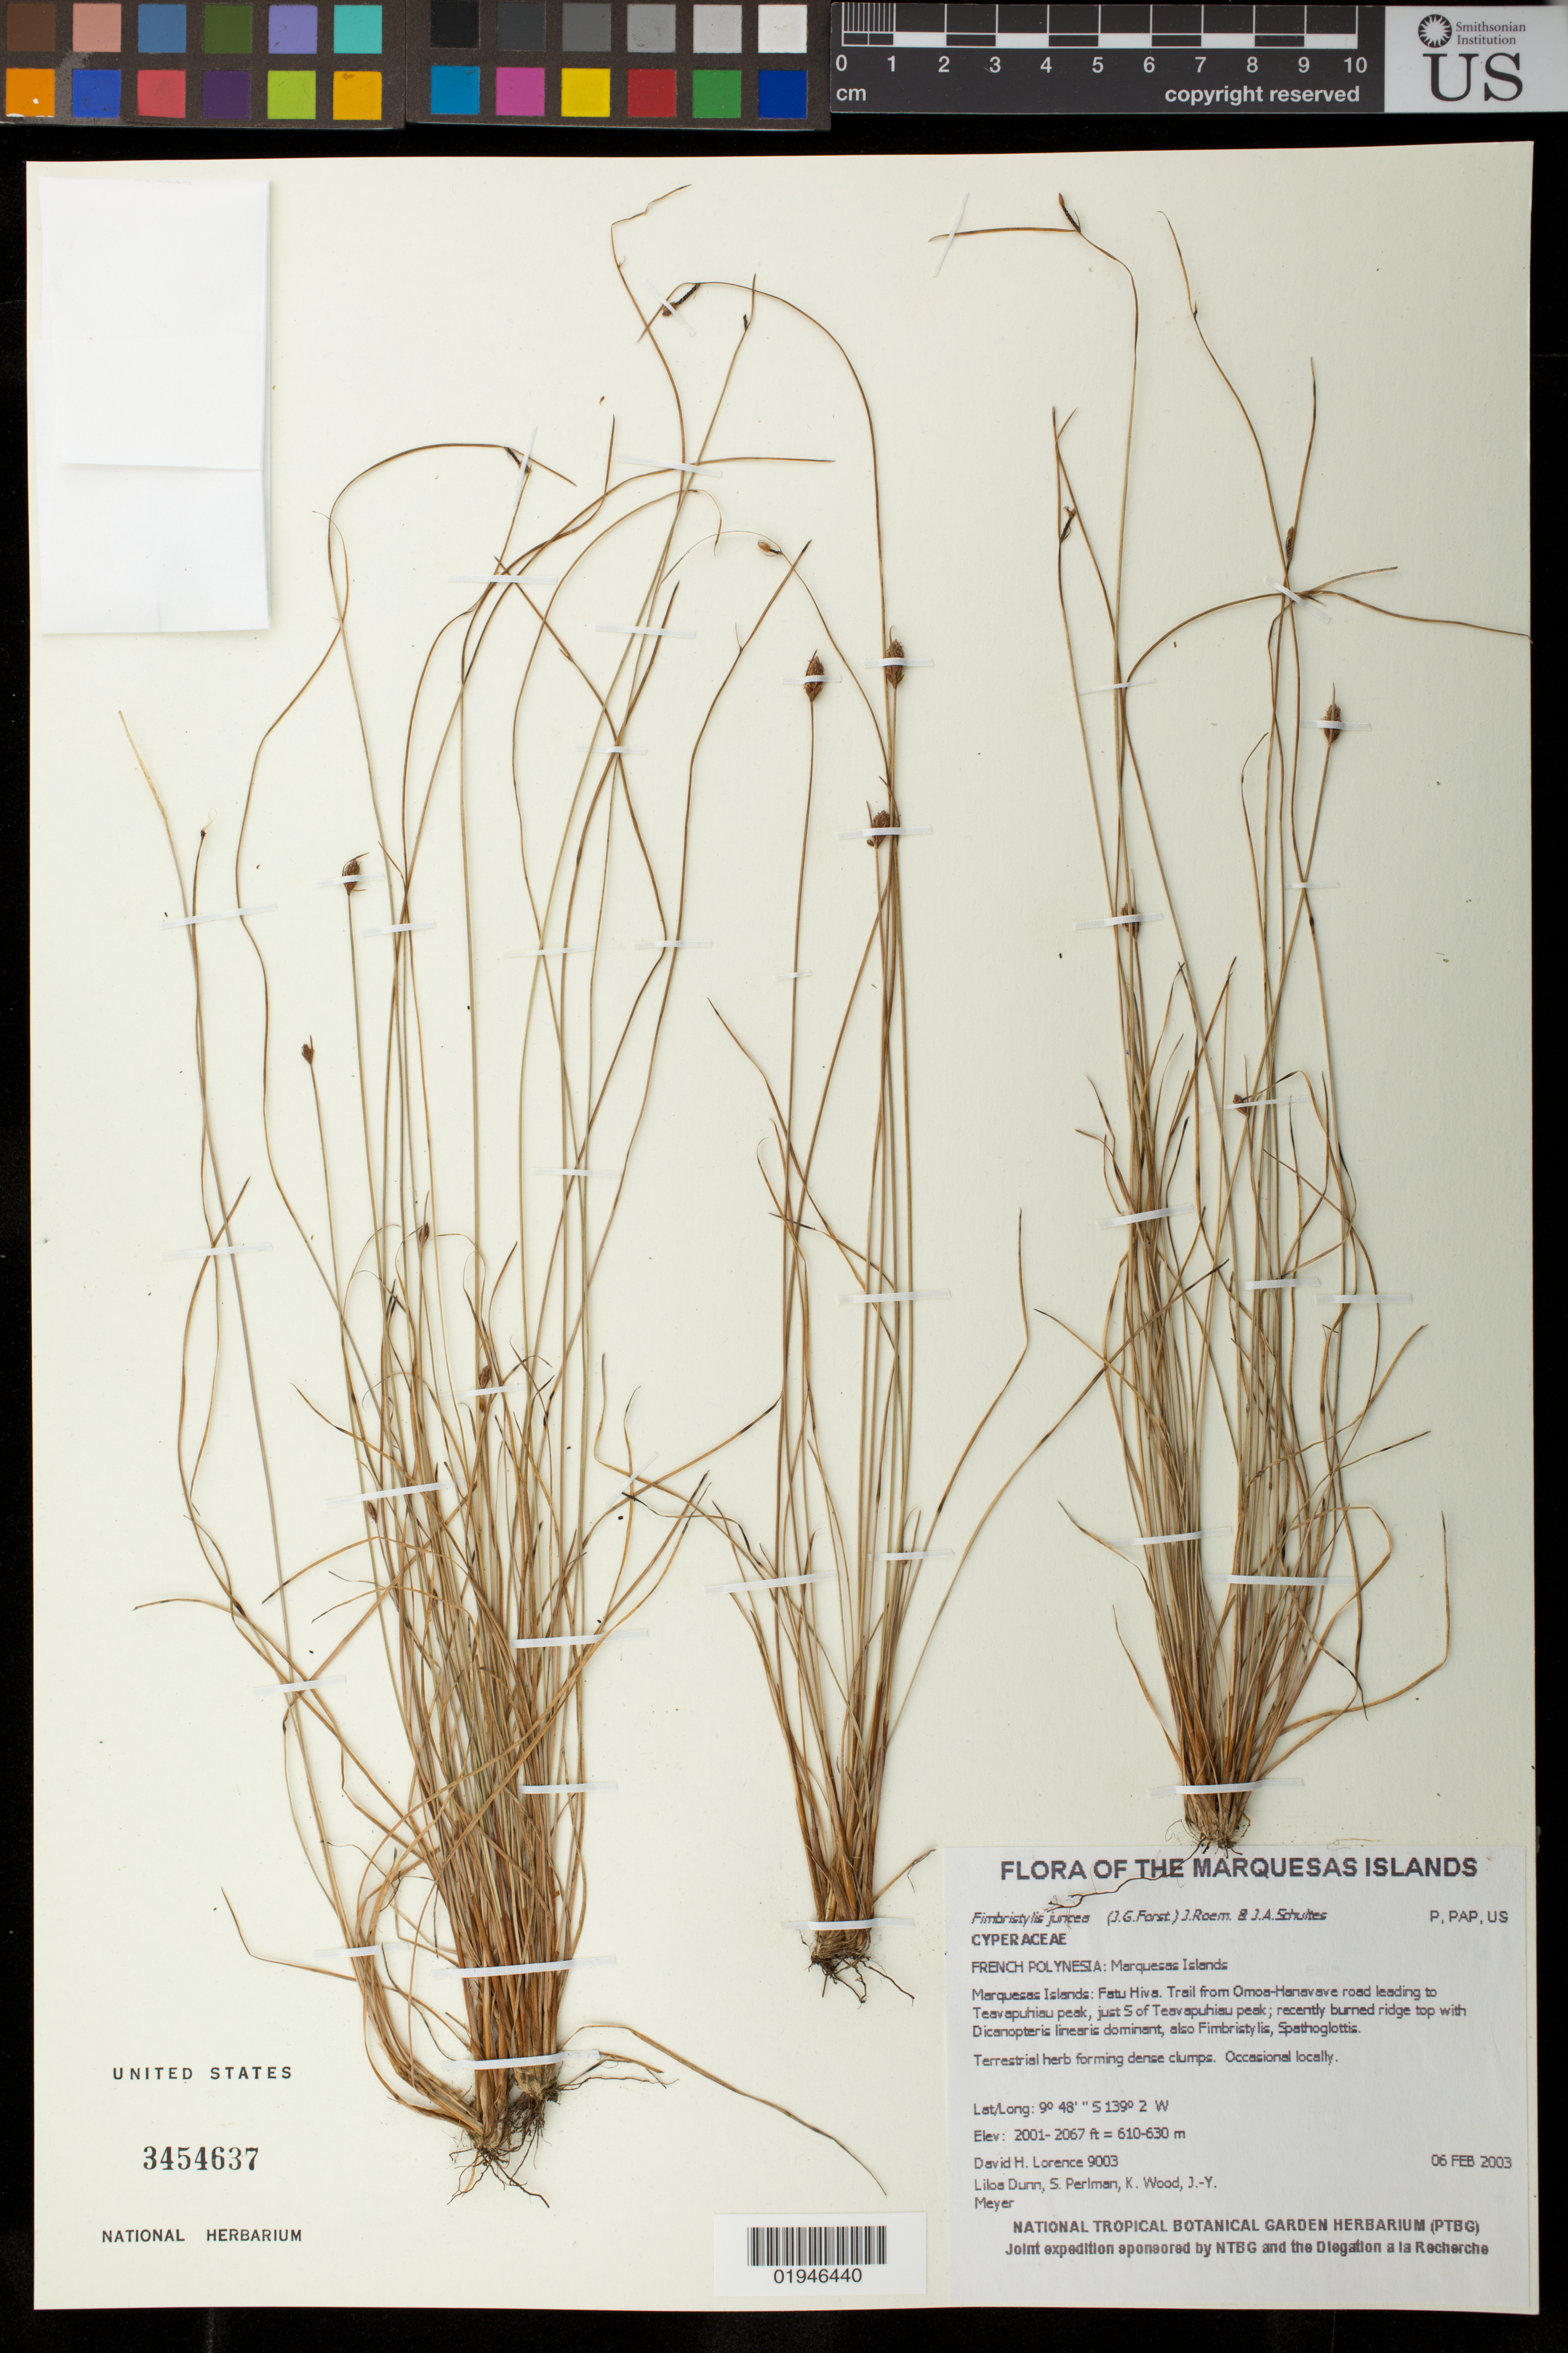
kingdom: Plantae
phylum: Tracheophyta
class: Liliopsida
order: Poales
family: Cyperaceae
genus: Fimbristylis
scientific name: Fimbristylis juncea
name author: (G. Forst.) Br. ex Roem. & Schult.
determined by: Wagner, W. L., (BOT), Smithsonian Institution - National Museum of Natural History (UNITED STATES)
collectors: D. Lorence, L. Dunn, S. P. Perlman, K. R. Wood & J.-Y. Meyer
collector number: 9003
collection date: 2003-02-06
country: French Polynesia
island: Fatu Hiva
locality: Trail from Omoa-Hanavave road leading to Teavapuhiau peak, just S of Teavapuhiau peak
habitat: Recently burned ridge top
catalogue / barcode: US 3454637